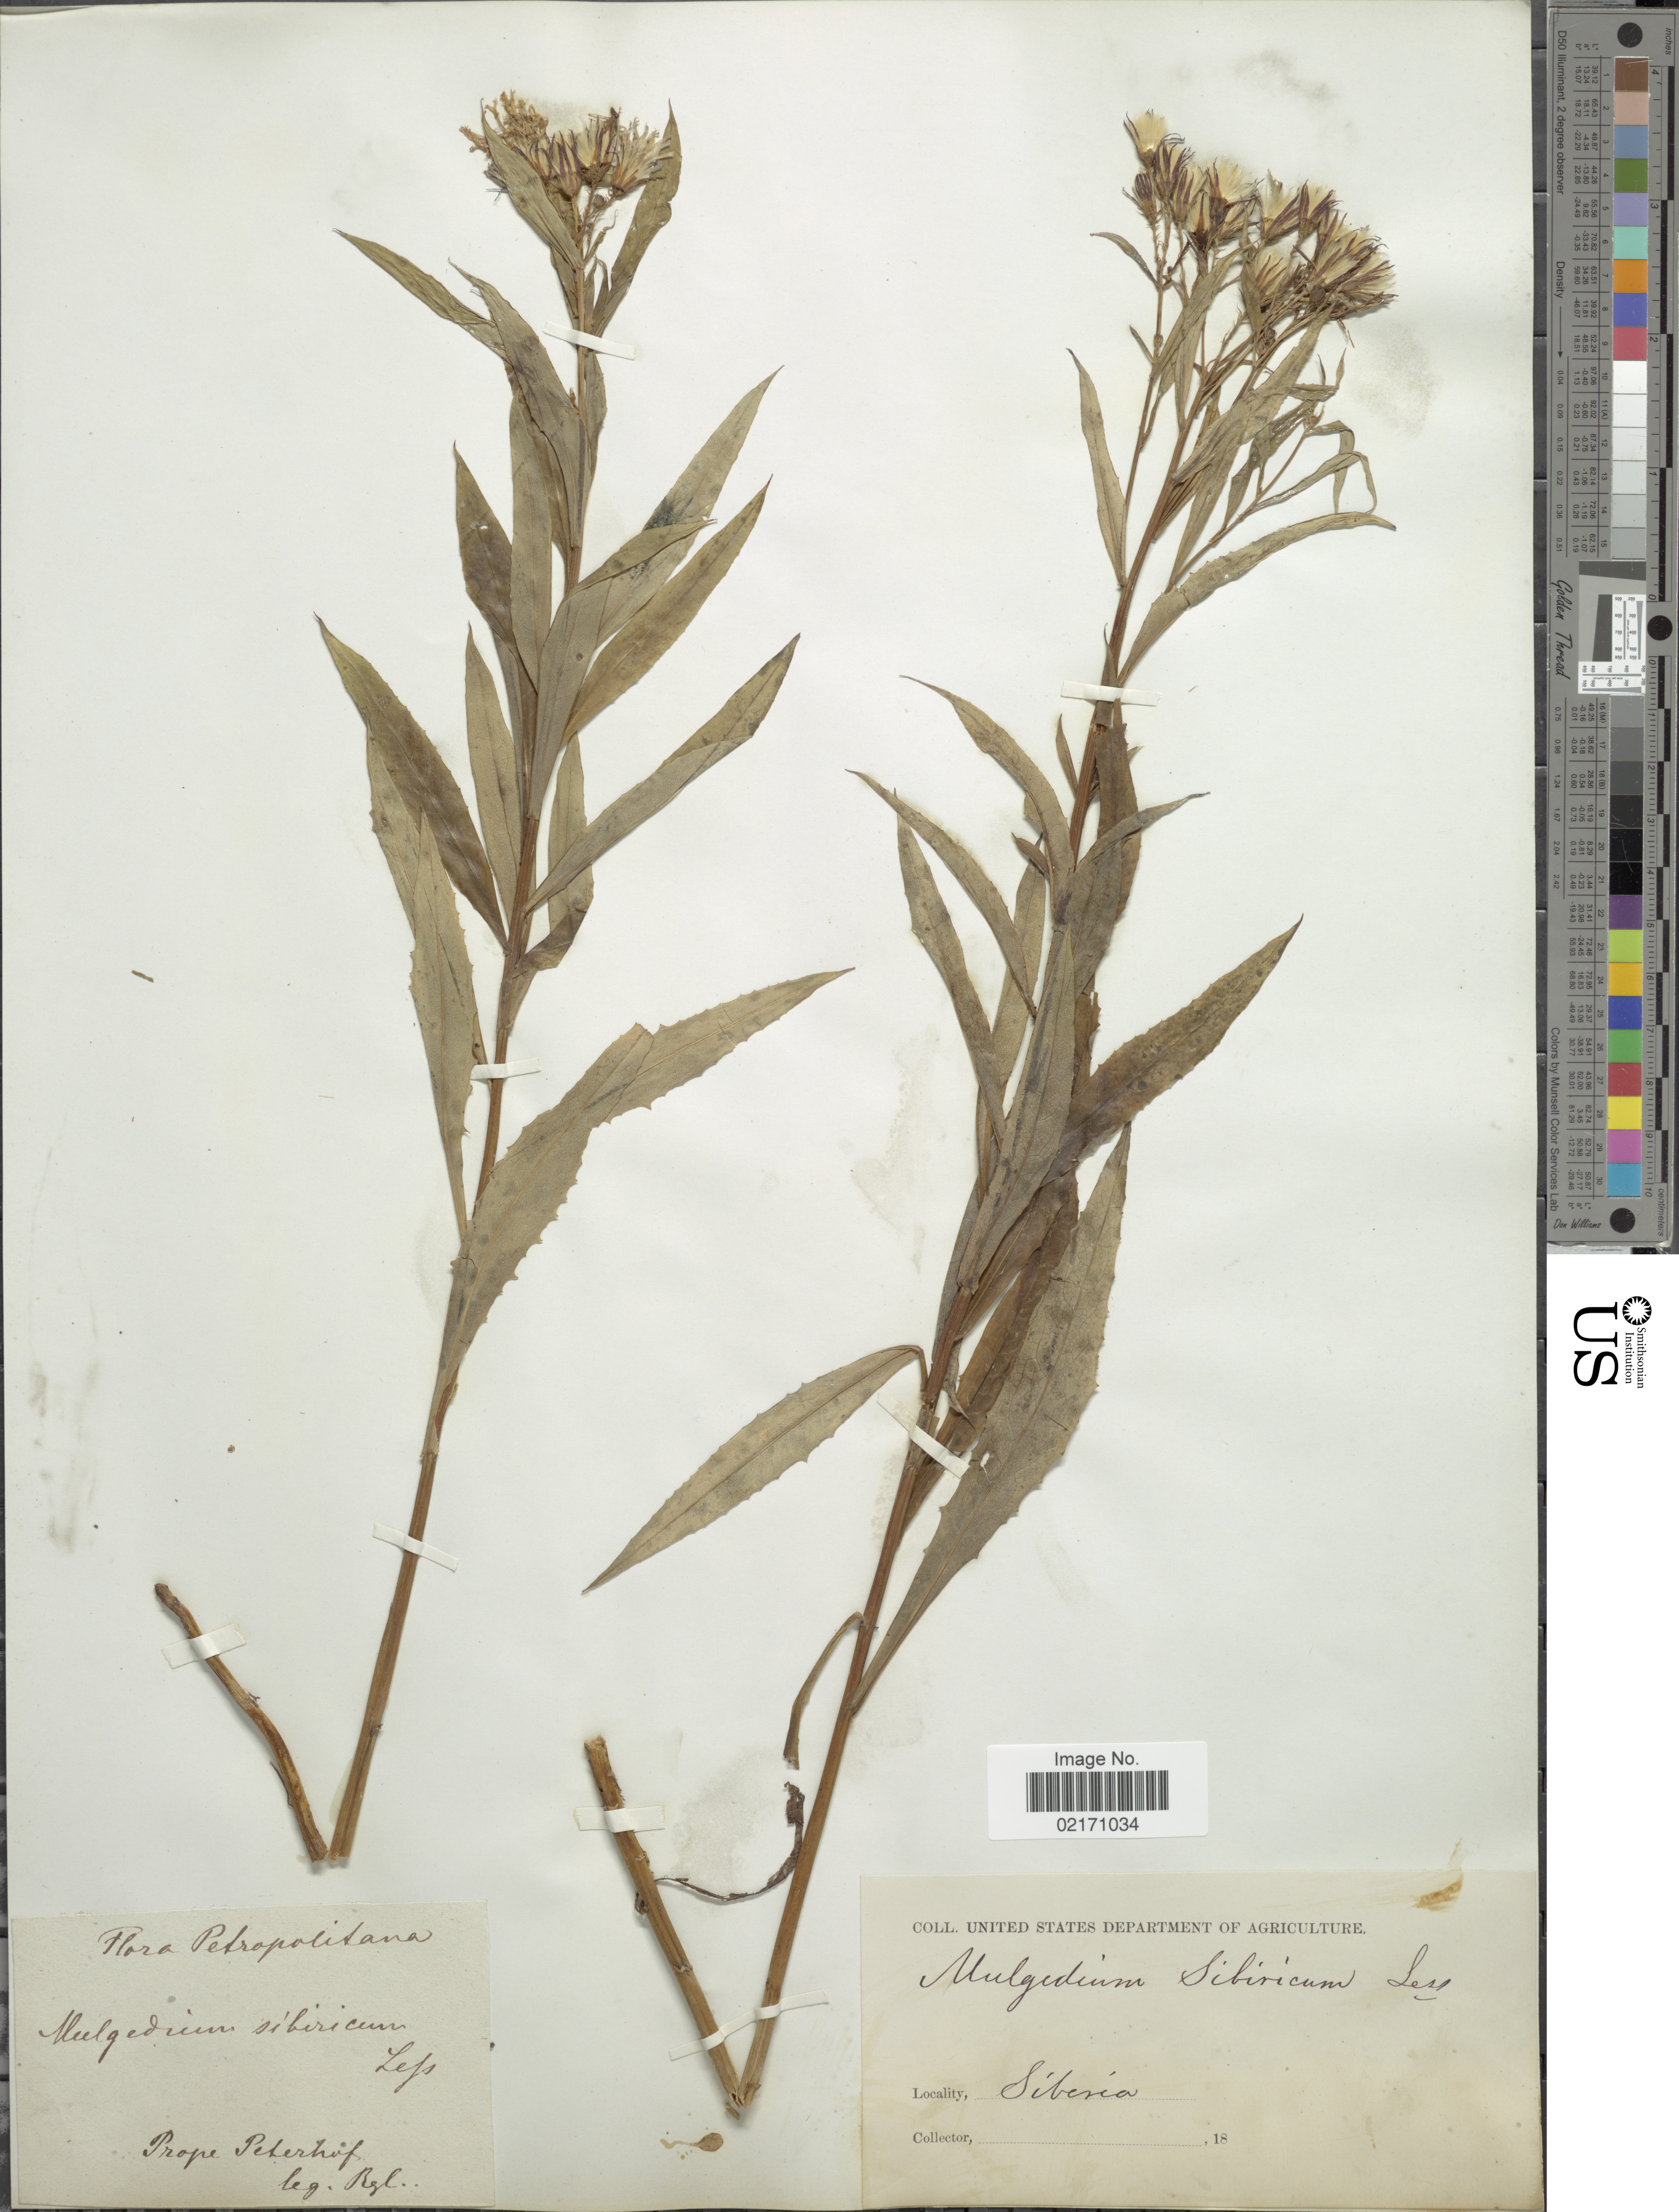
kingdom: Plantae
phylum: Tracheophyta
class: Magnoliopsida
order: Asterales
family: Asteraceae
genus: Lactuca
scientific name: Lactuca sibirica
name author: (L.) Maxim.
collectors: V. Rgl.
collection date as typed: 18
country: Russian Federation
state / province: West Siberia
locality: Siberia, Prope Peterhof